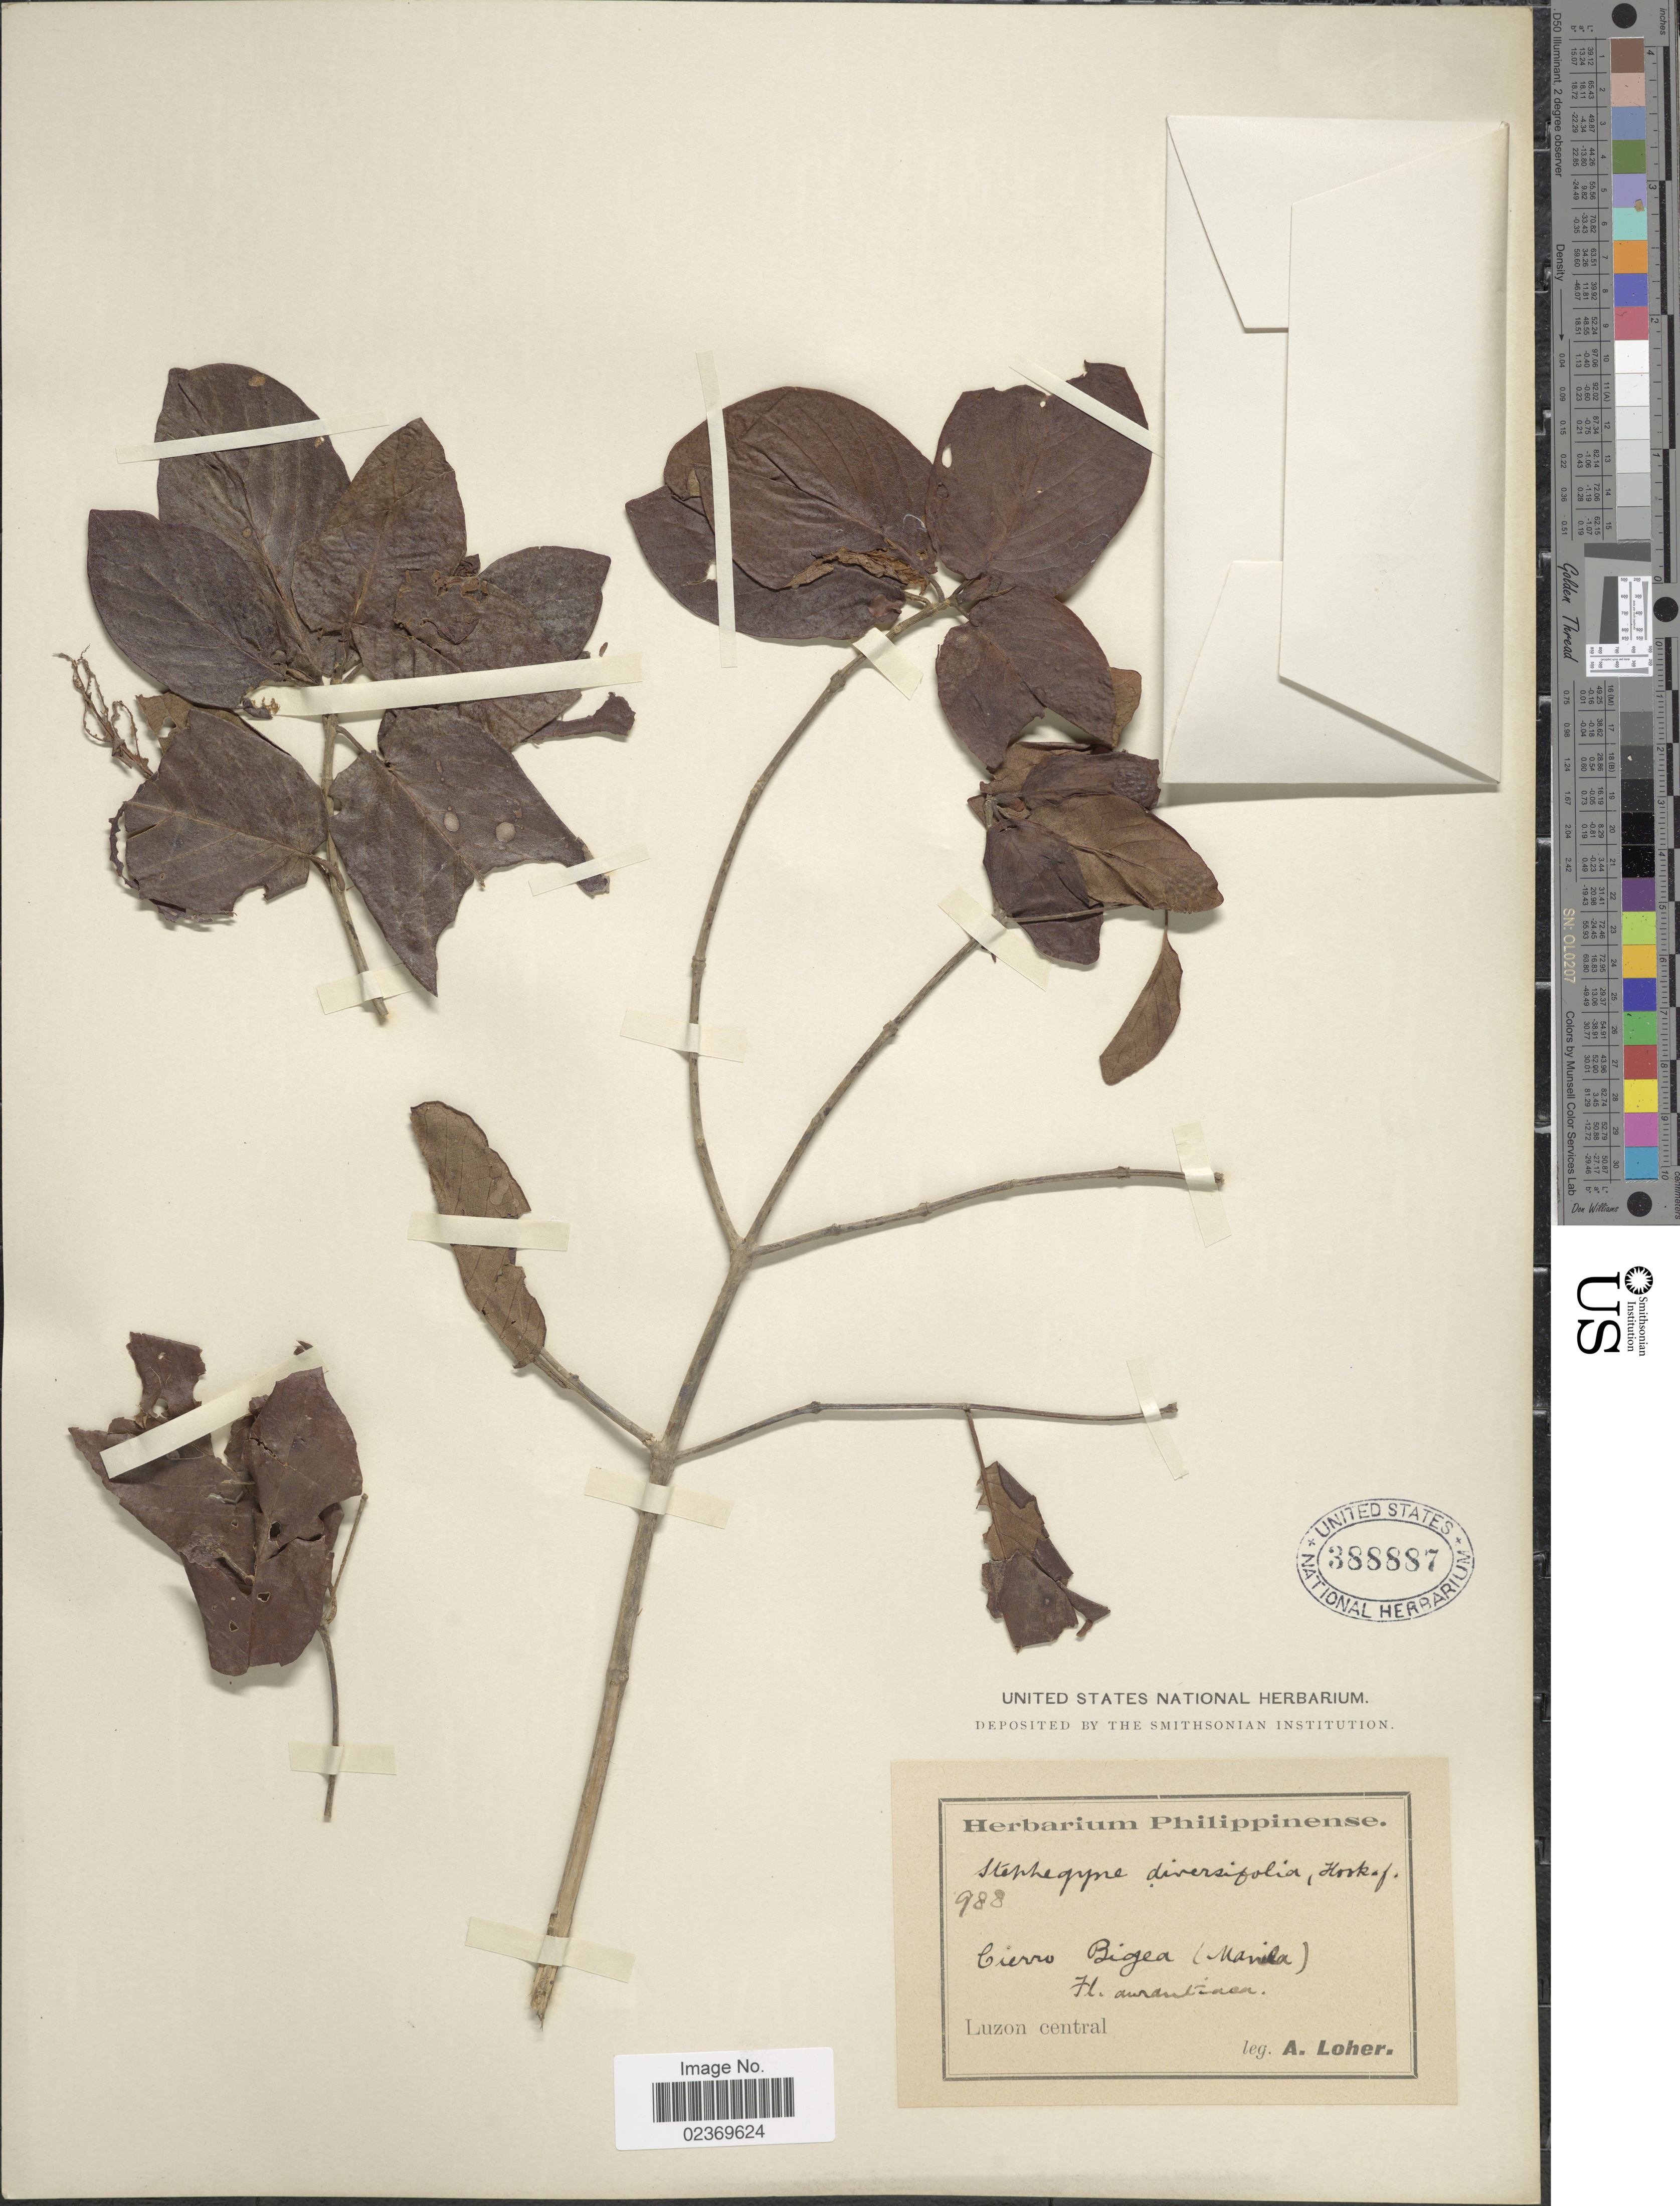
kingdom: Plantae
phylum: Tracheophyta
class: Magnoliopsida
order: Gentianales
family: Rubiaceae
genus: Mitragyna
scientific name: Mitragyna rotundifolia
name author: (Roxb.) Kuntze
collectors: A. Loher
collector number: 988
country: Philippines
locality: Cierro Bigea (Manila)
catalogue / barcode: US 388887